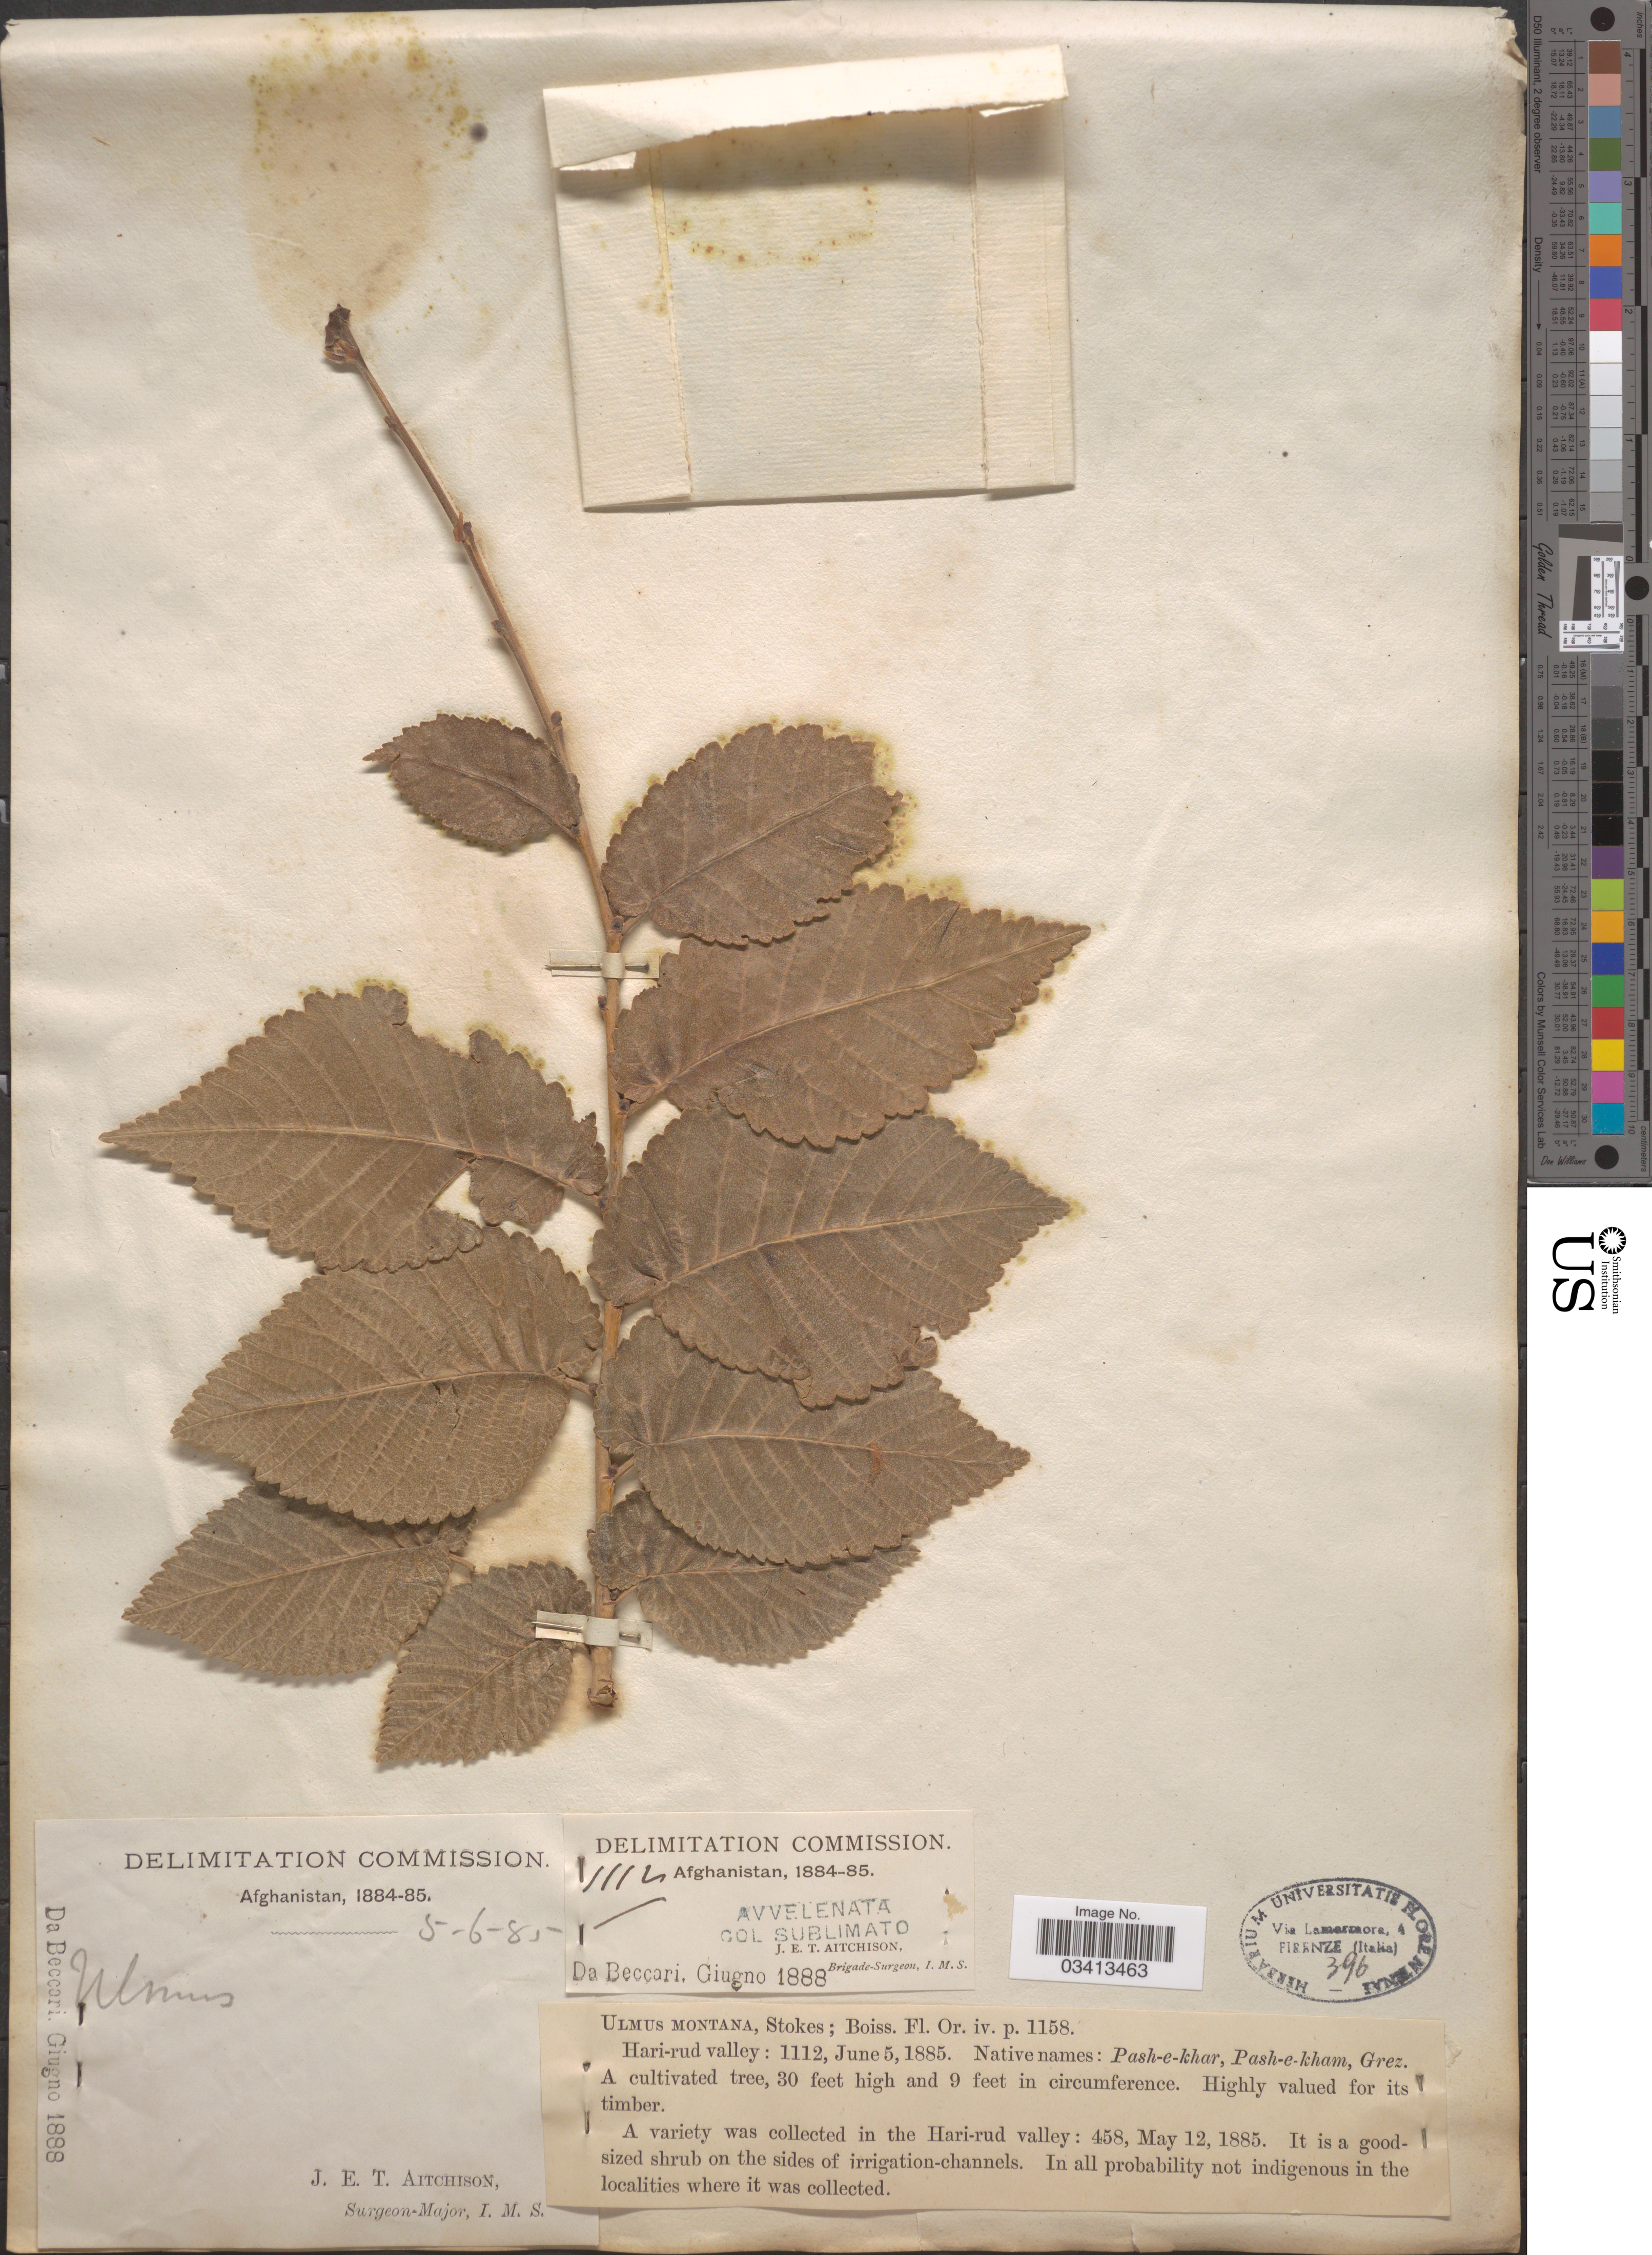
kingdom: Plantae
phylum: Tracheophyta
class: Magnoliopsida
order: Rosales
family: Ulmaceae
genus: Ulmus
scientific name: Ulmus montana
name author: Stokes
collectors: J. E. Aitchison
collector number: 1112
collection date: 1885-06-05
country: Afghanistan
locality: Hari-rud valley.